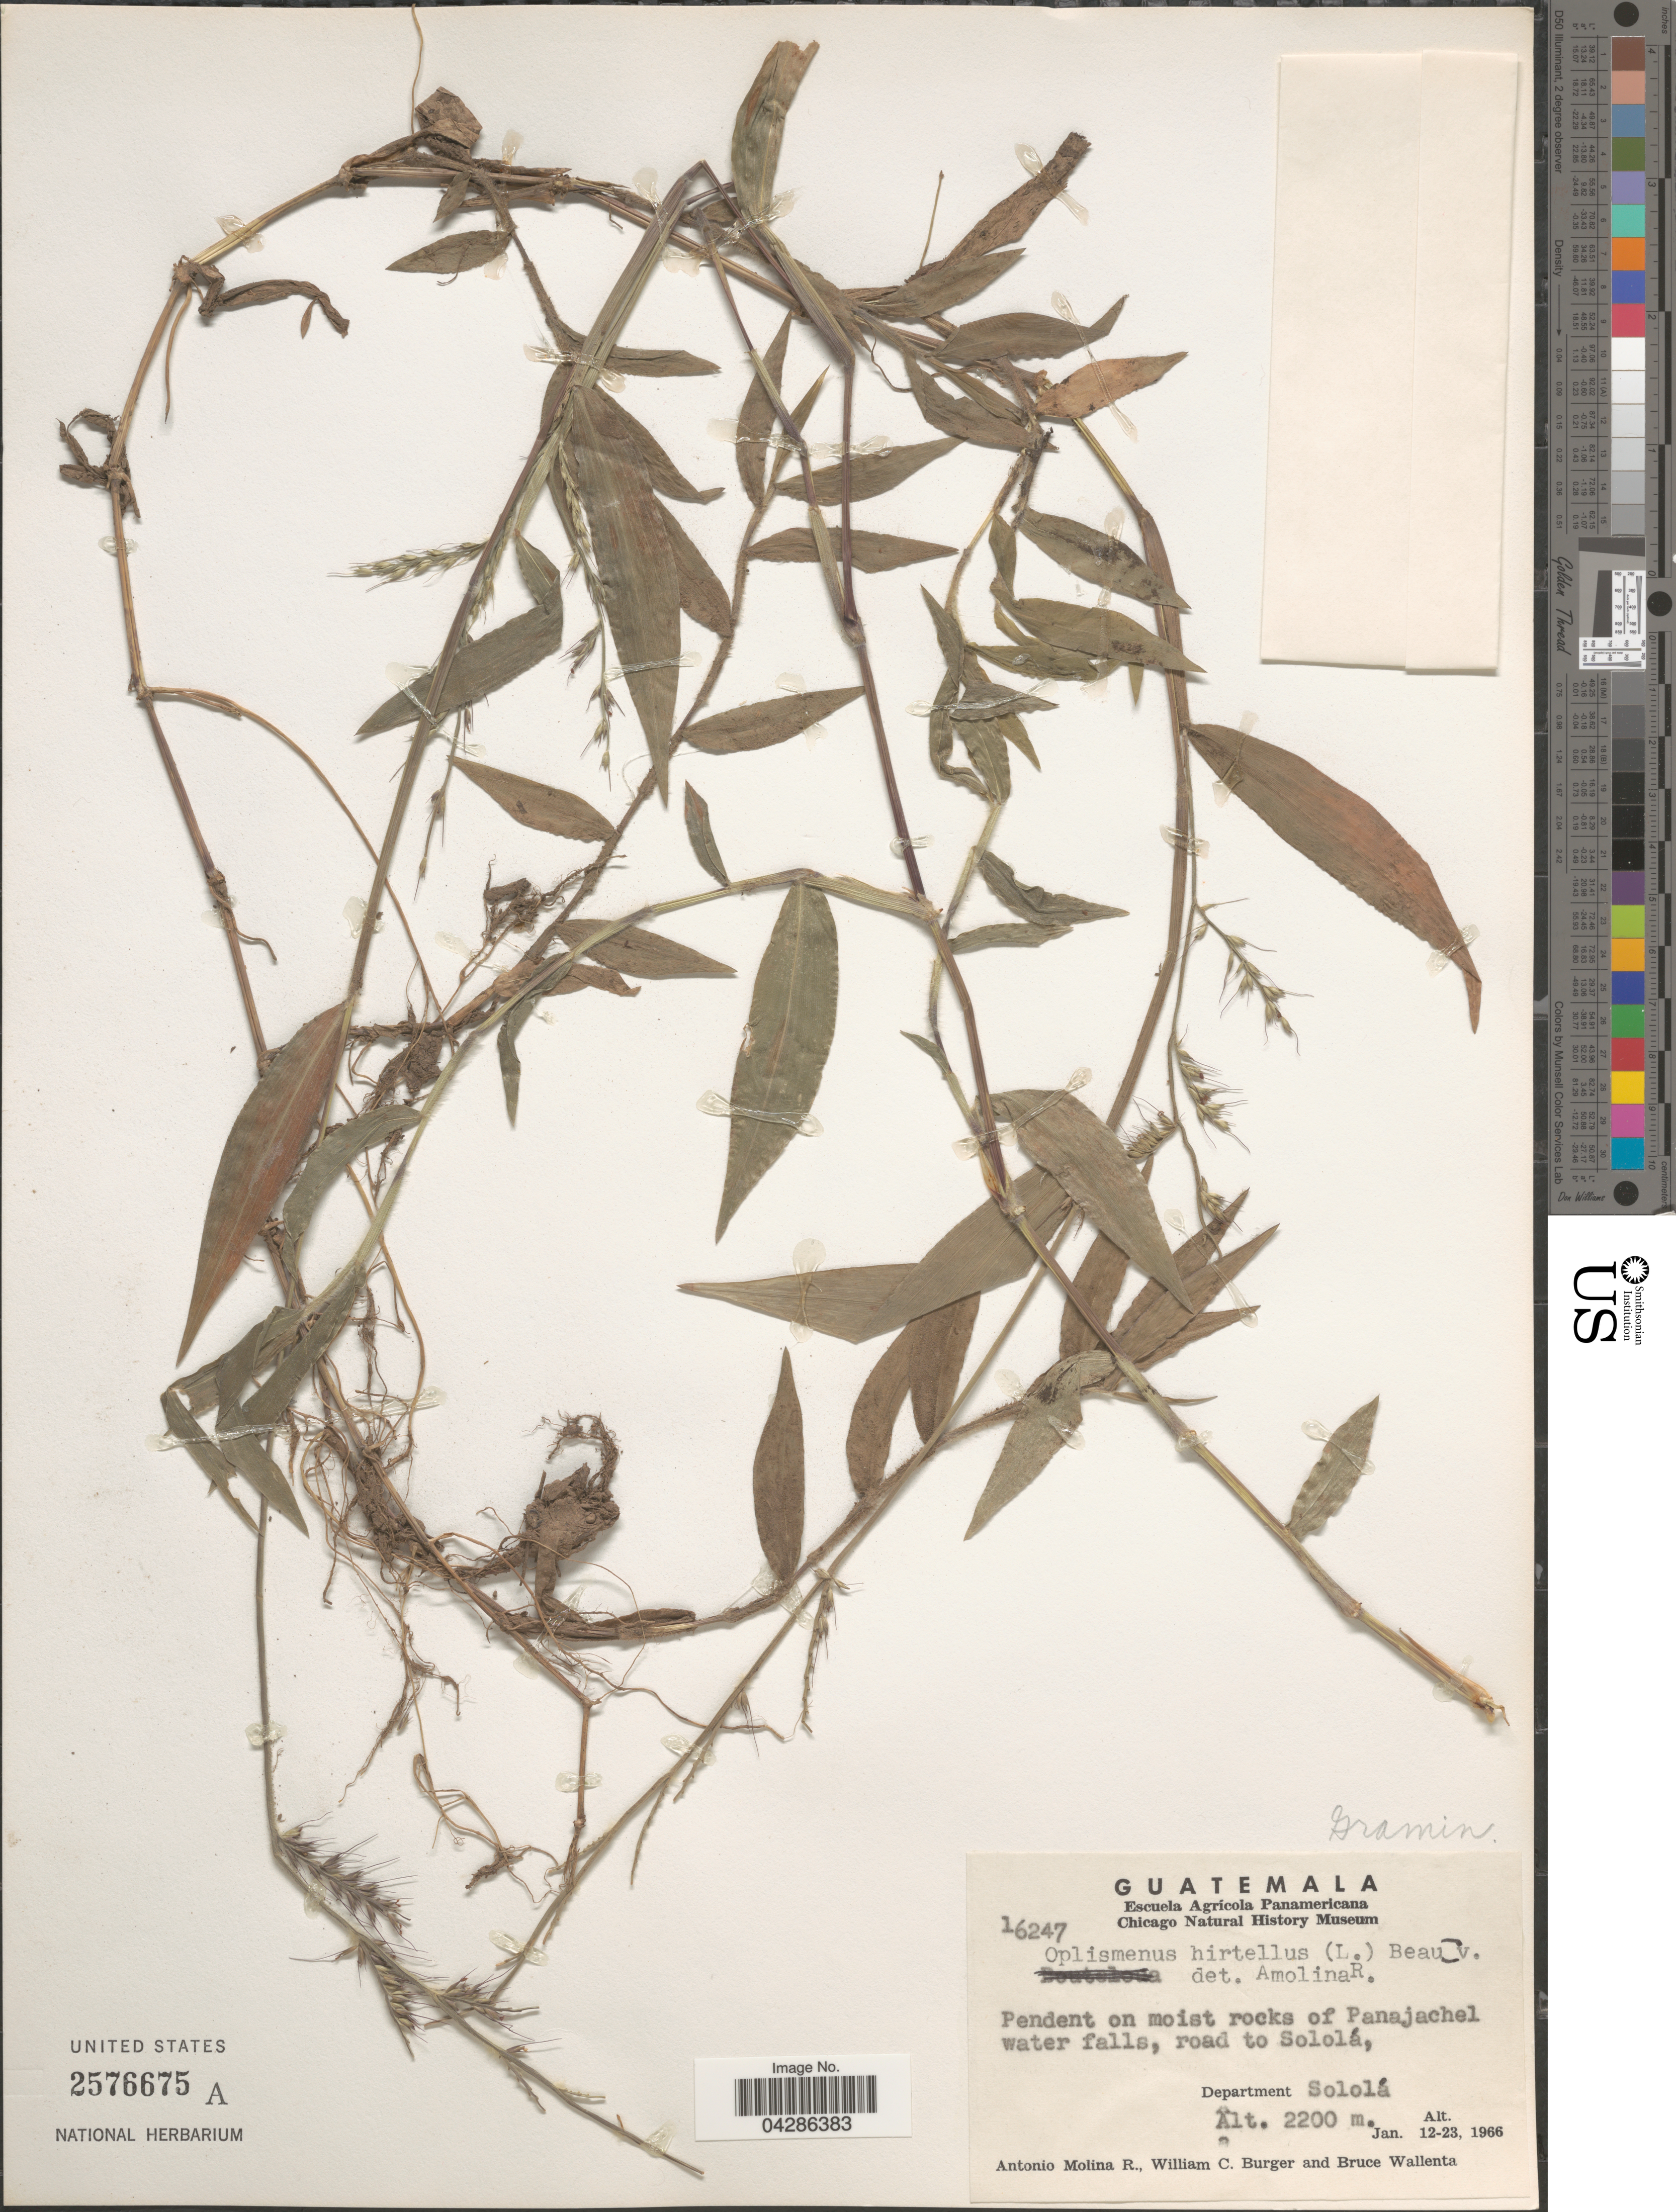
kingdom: Plantae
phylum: Tracheophyta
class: Liliopsida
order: Poales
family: Poaceae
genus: Oplismenus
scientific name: Oplismenus hirtellus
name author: (L.) P. Beauv.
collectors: A. Molina R., W. Burger & B. Wallenta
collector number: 16247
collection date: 1966-01-12/1966-01-23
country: Guatemala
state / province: Solola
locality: Pendent on moist rocks of Panajachel water falls, road to Sololá, Department Sololá.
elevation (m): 2200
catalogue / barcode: US 2576675A